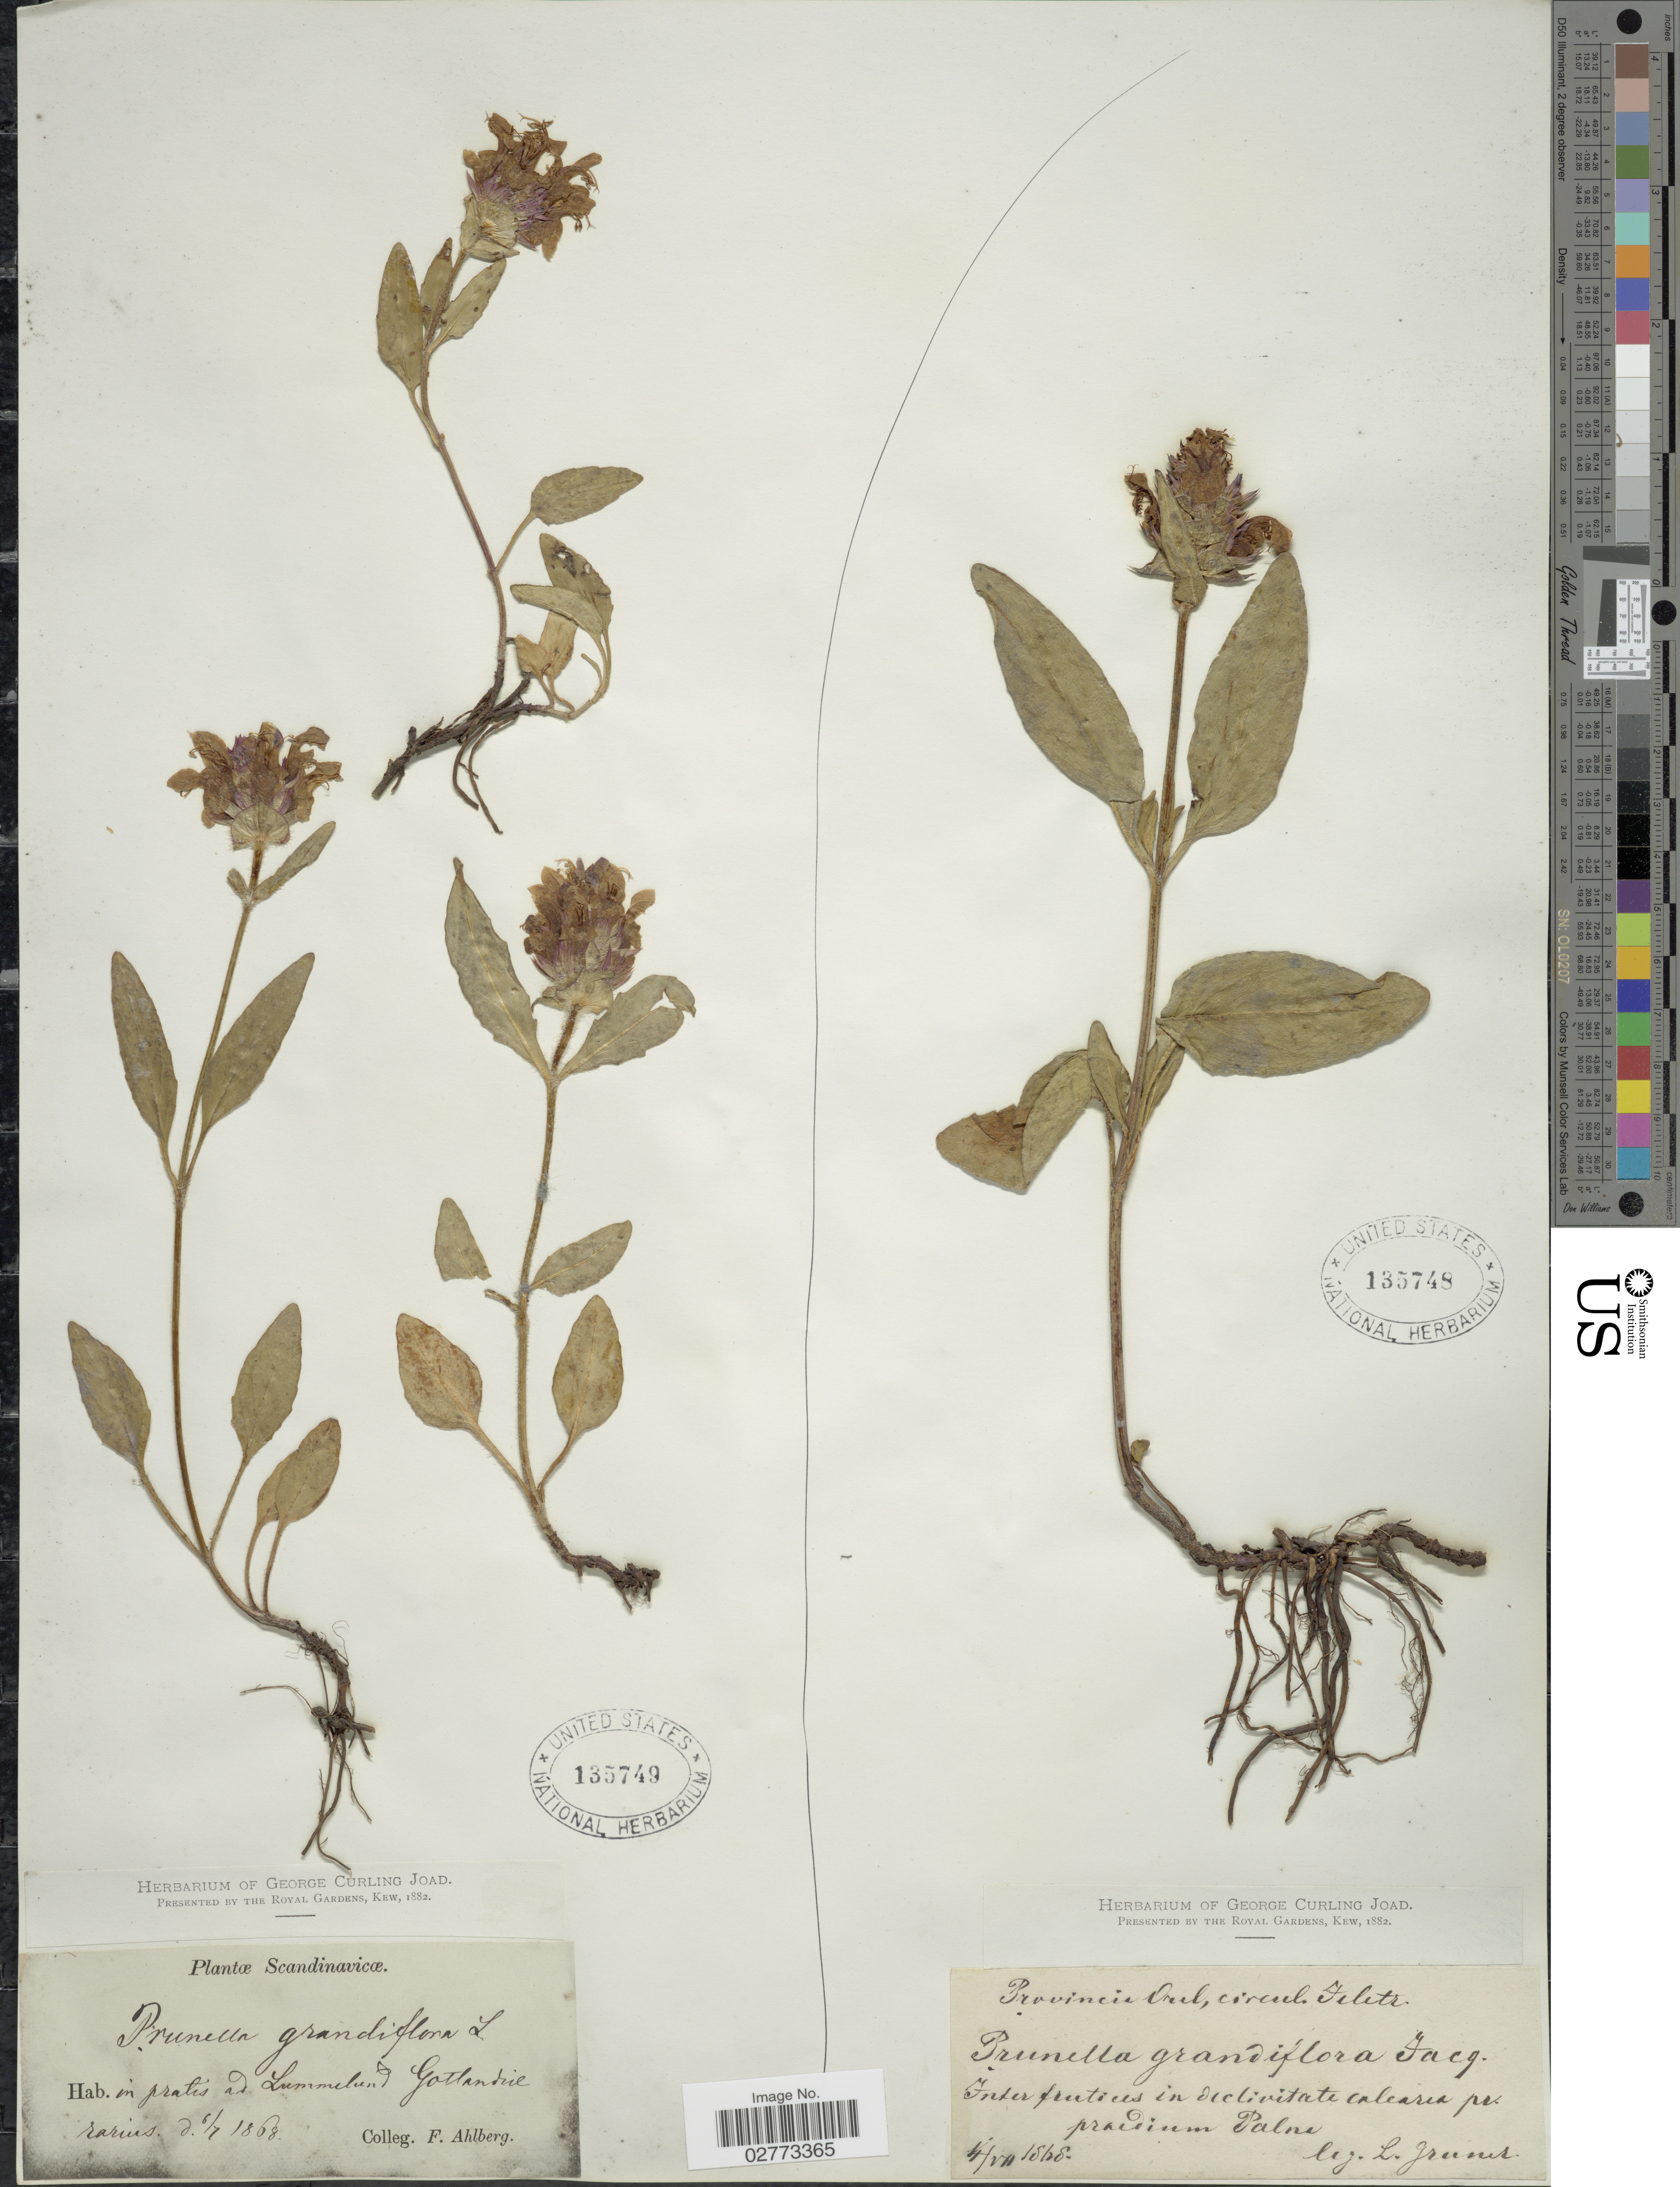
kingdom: Plantae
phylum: Tracheophyta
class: Magnoliopsida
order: Lamiales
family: Lamiaceae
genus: Prunella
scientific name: Prunella grandiflora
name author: (L.) Turra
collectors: L. F. Gruner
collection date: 1868-07-04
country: Russian Federation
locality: Inter frutices in declivitate calcaria pr. praedium Palne.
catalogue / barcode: US 135748